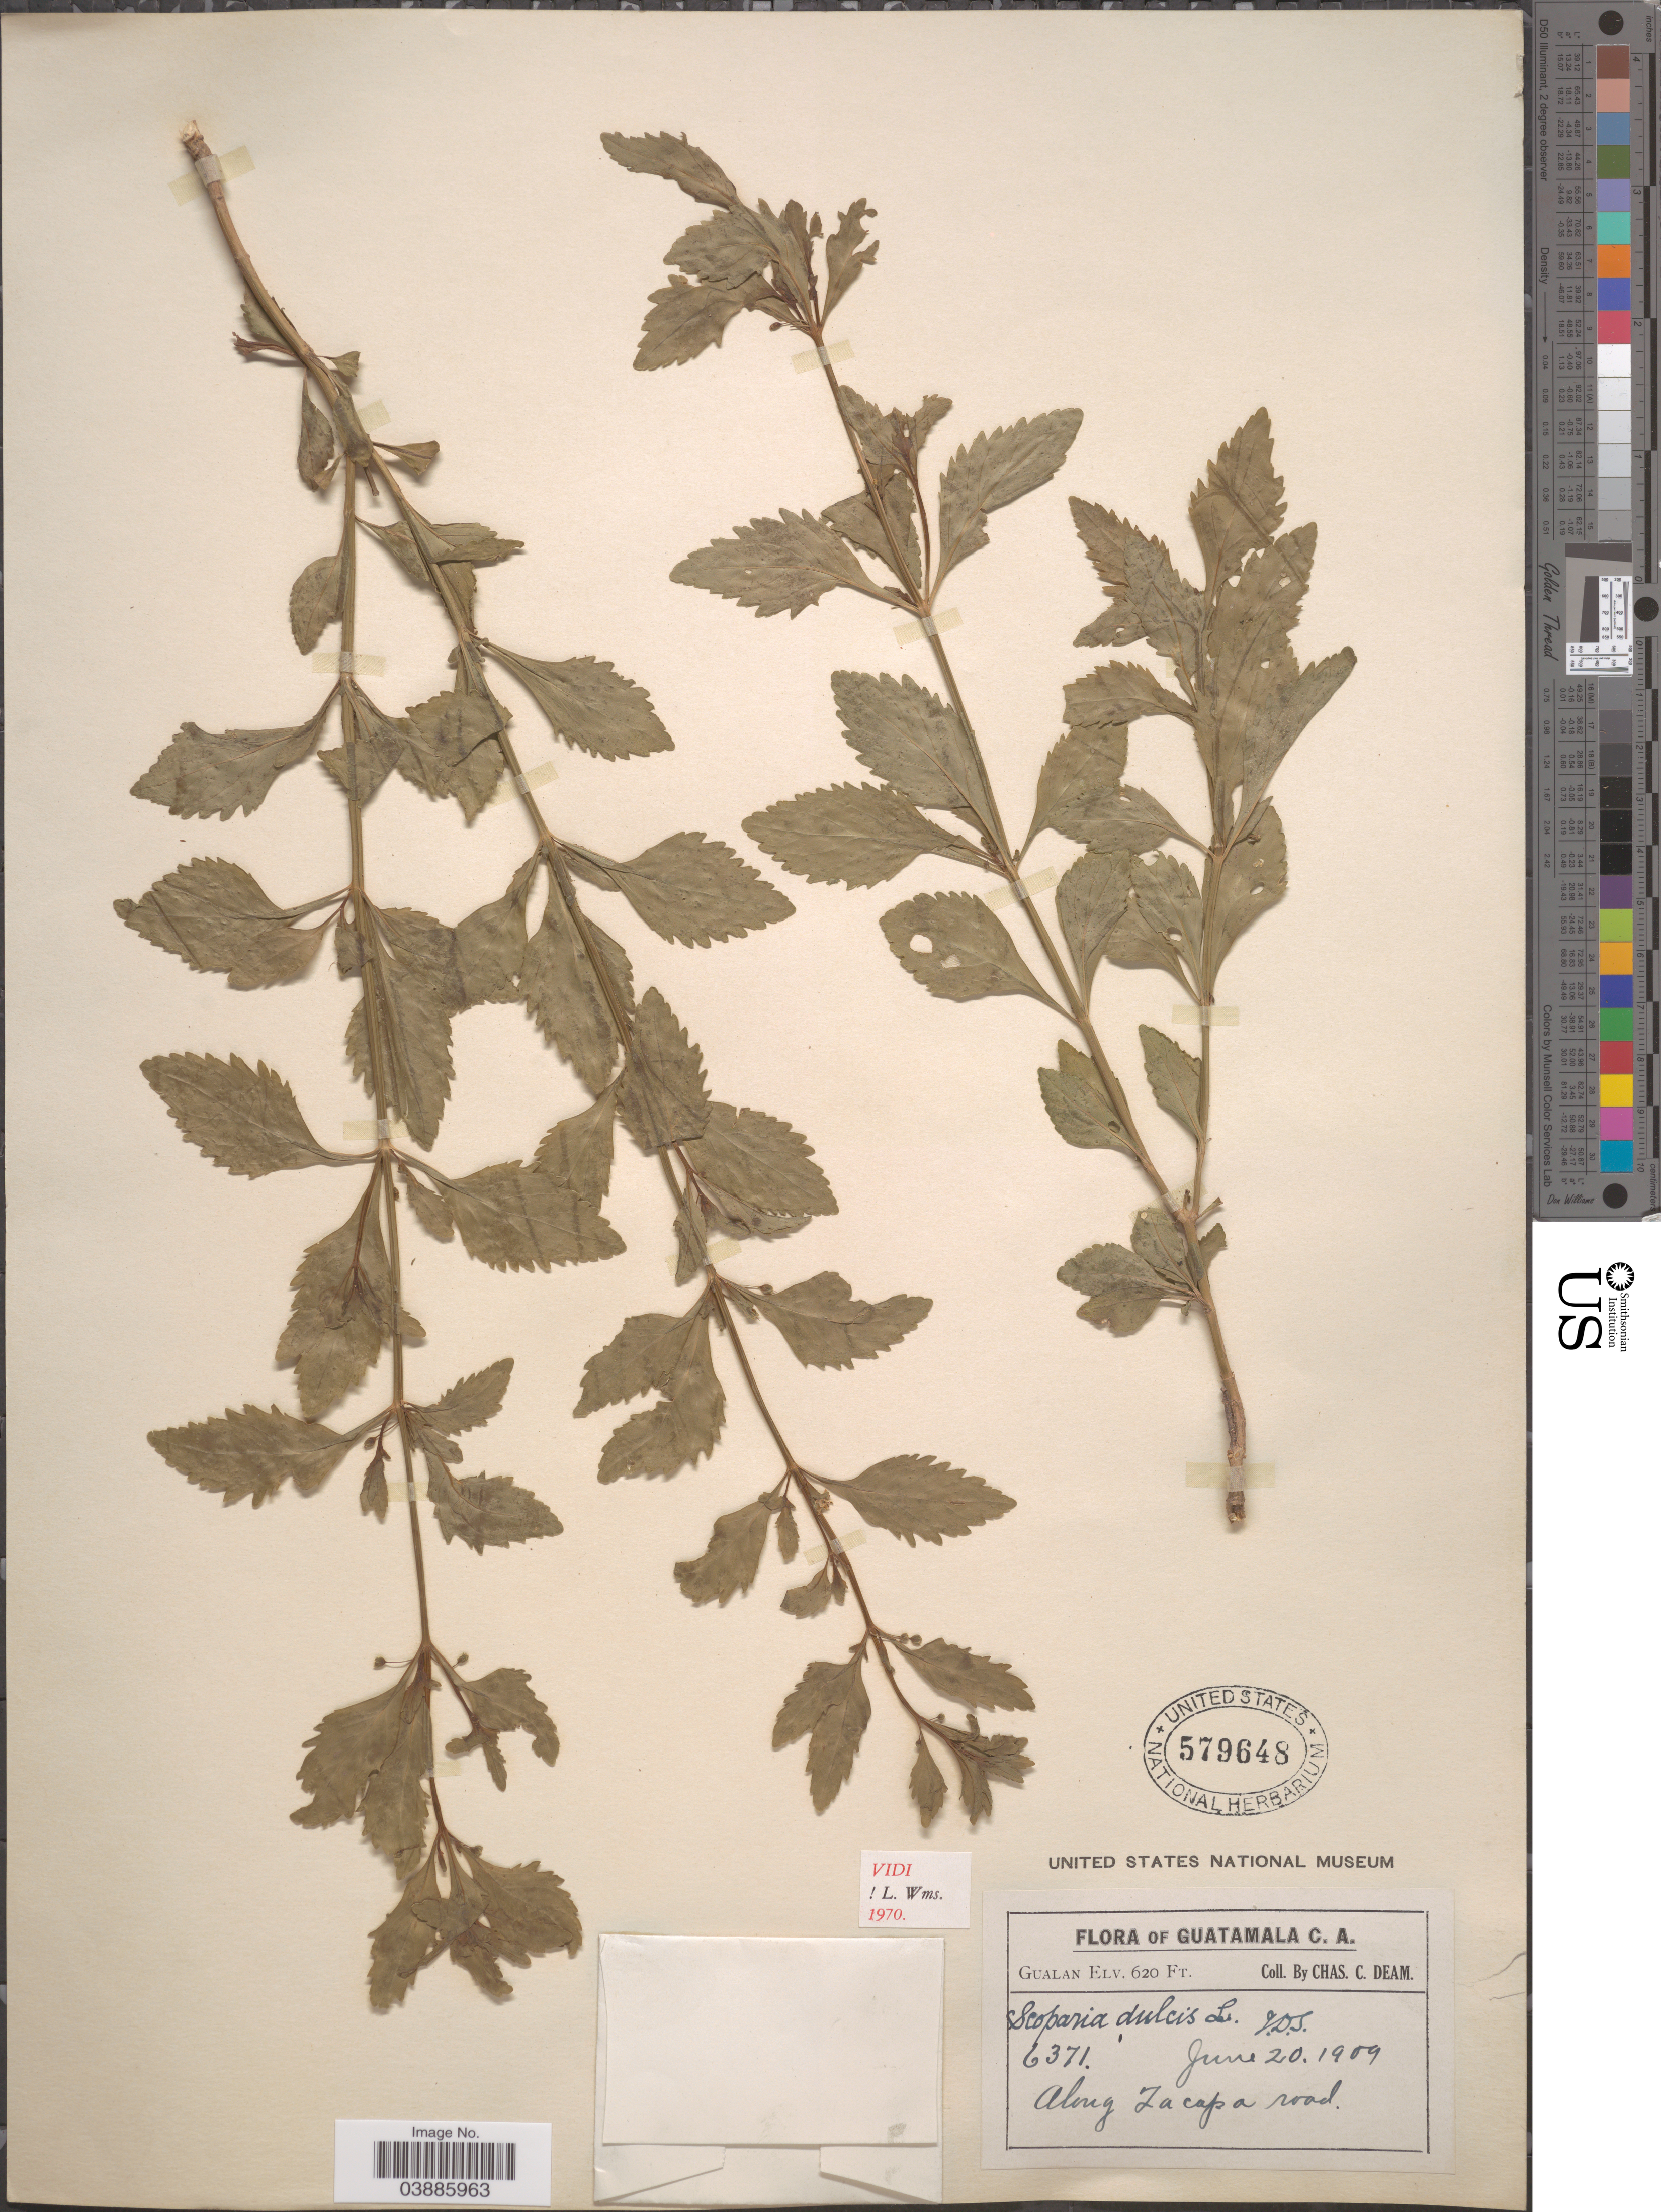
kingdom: Plantae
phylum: Tracheophyta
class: Magnoliopsida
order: Lamiales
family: Plantaginaceae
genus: Scoparia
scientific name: Scoparia dulcis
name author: L.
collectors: C. C. Deam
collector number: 6371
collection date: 1909-06-20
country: Guatemala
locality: Gualan. Along Tacapa road.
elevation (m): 189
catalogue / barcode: US 579648